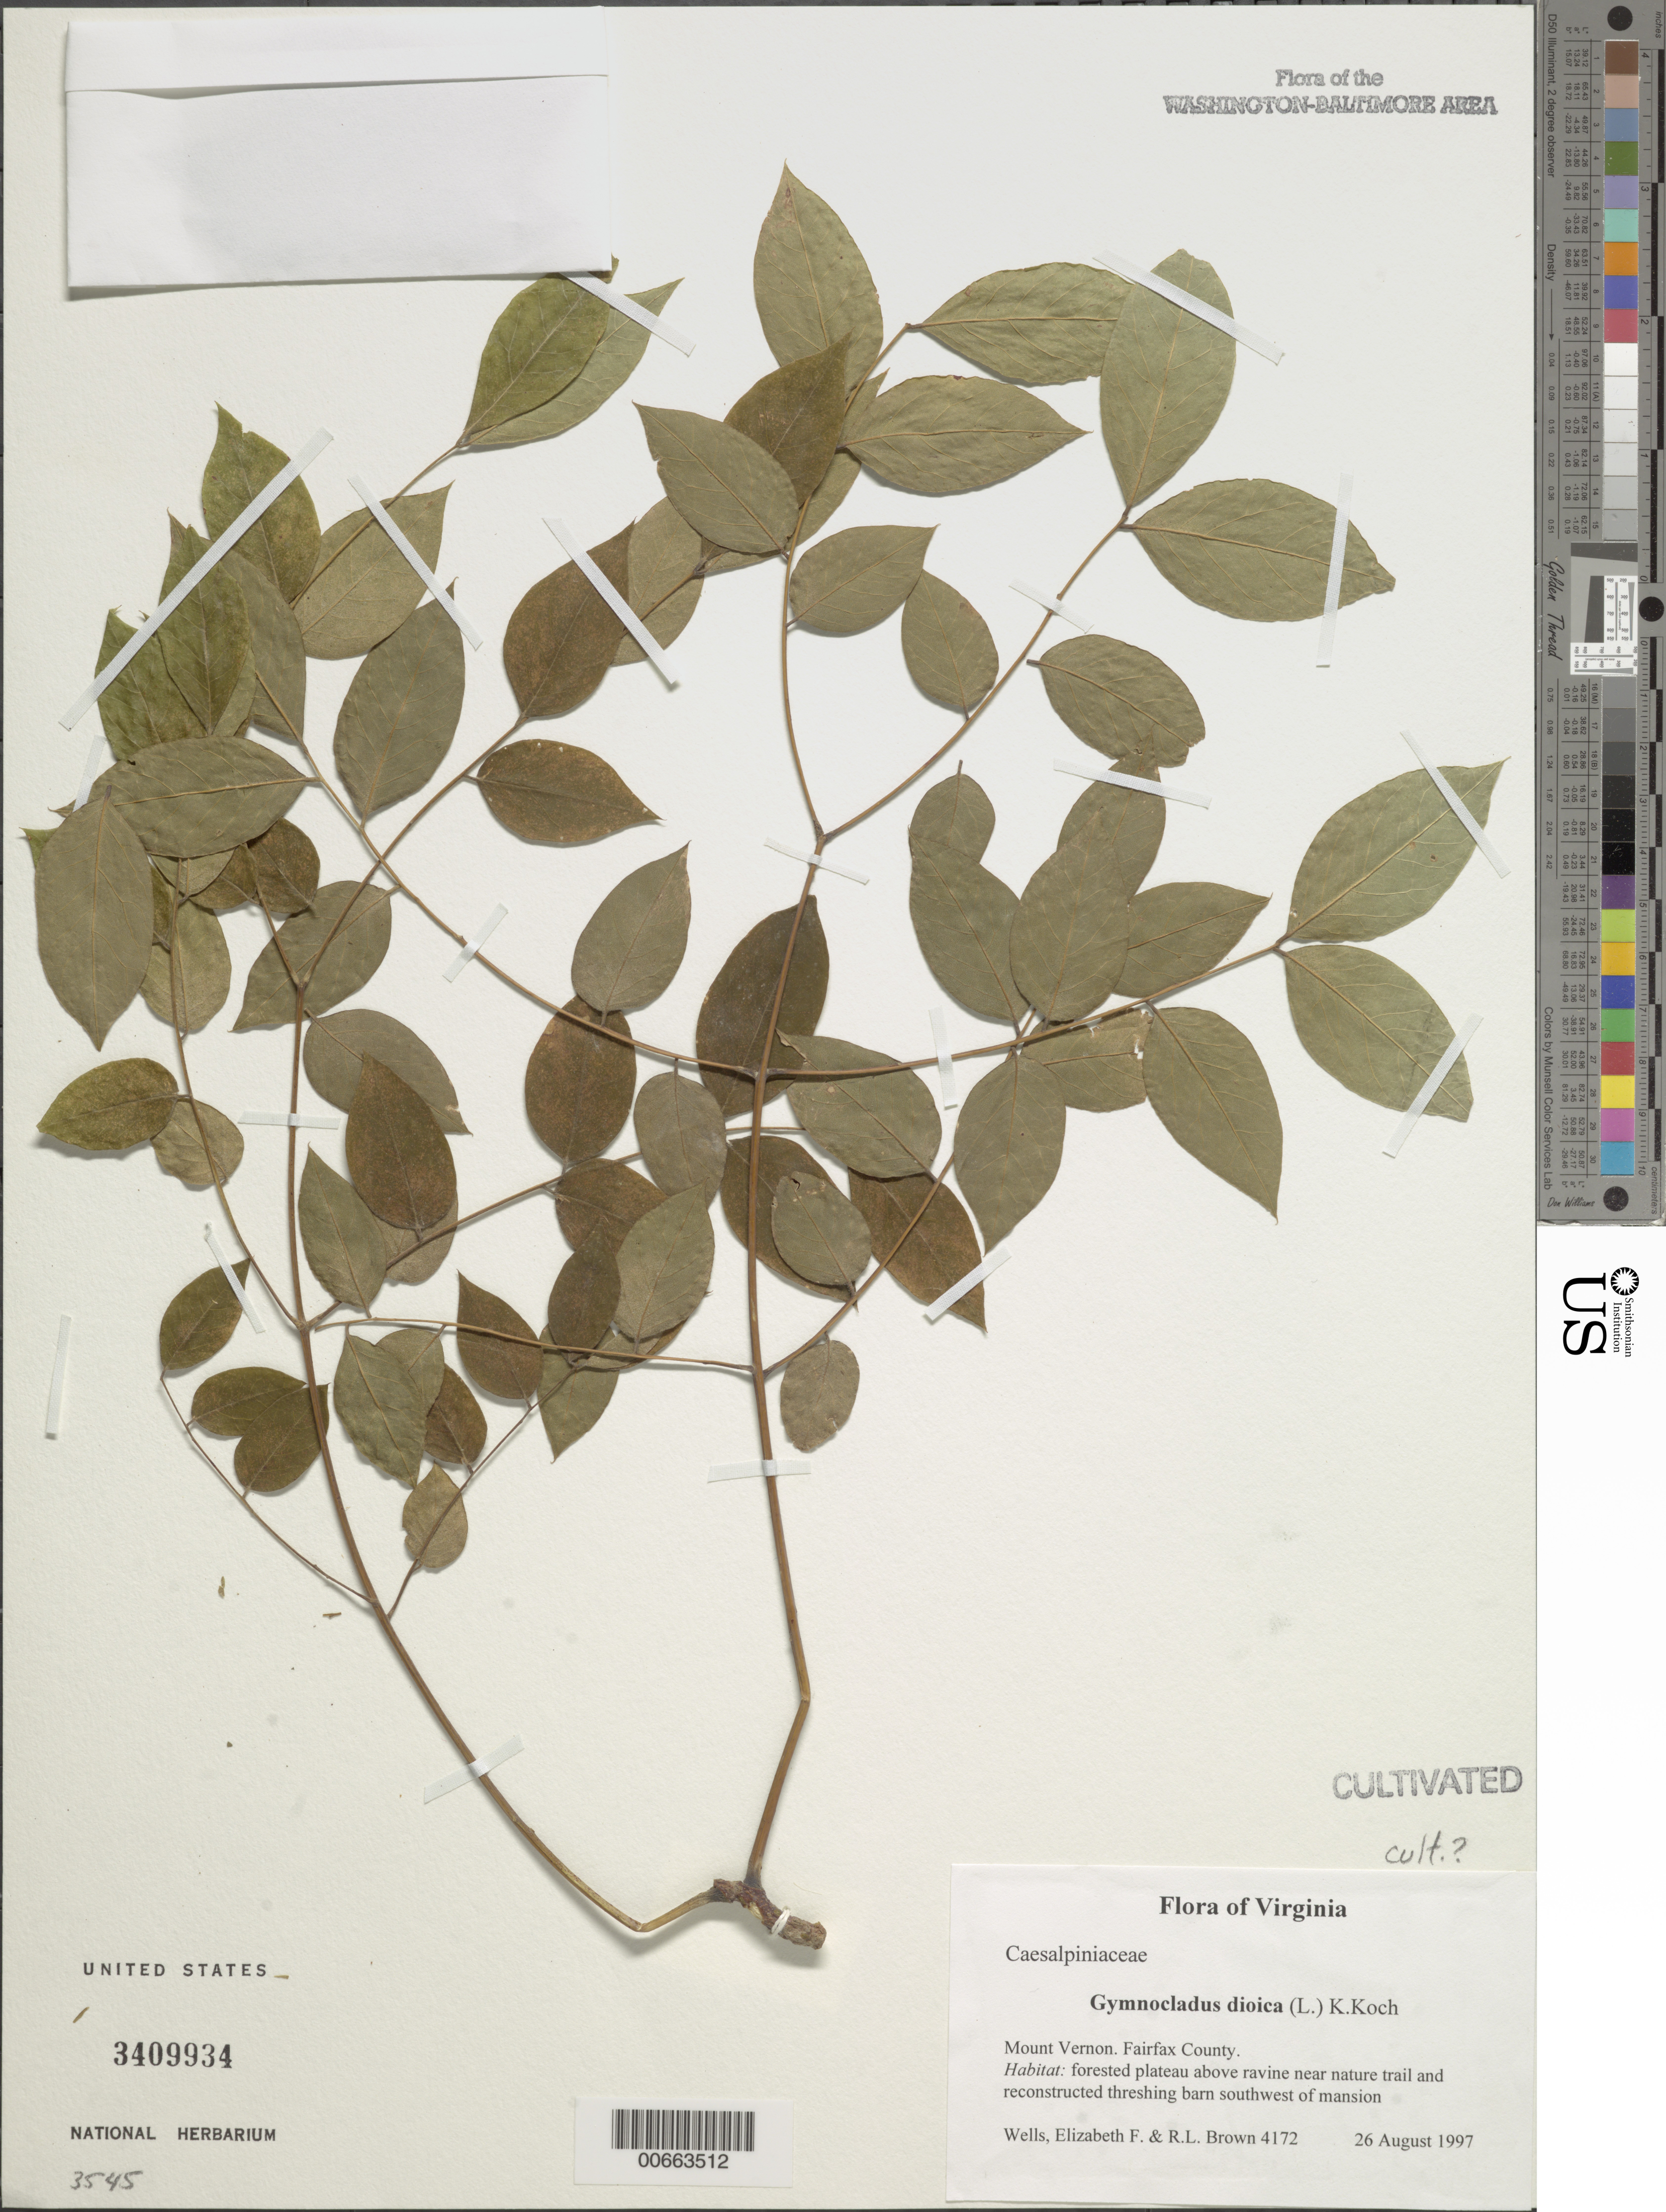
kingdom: Plantae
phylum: Tracheophyta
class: Magnoliopsida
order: Fabales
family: Fabaceae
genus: Gymnocladus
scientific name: Gymnocladus dioicus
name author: (L.) K. Koch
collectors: E. F. Wells & R. L. Brown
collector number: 4172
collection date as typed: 26 Aug 1997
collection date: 1997-08-26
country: United States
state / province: Virginia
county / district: Fairfax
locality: Mount Vernon. Near nature center and recostructed threshing barn and southwest of mansion.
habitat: Forested plateau above ravine.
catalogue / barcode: US 3409934